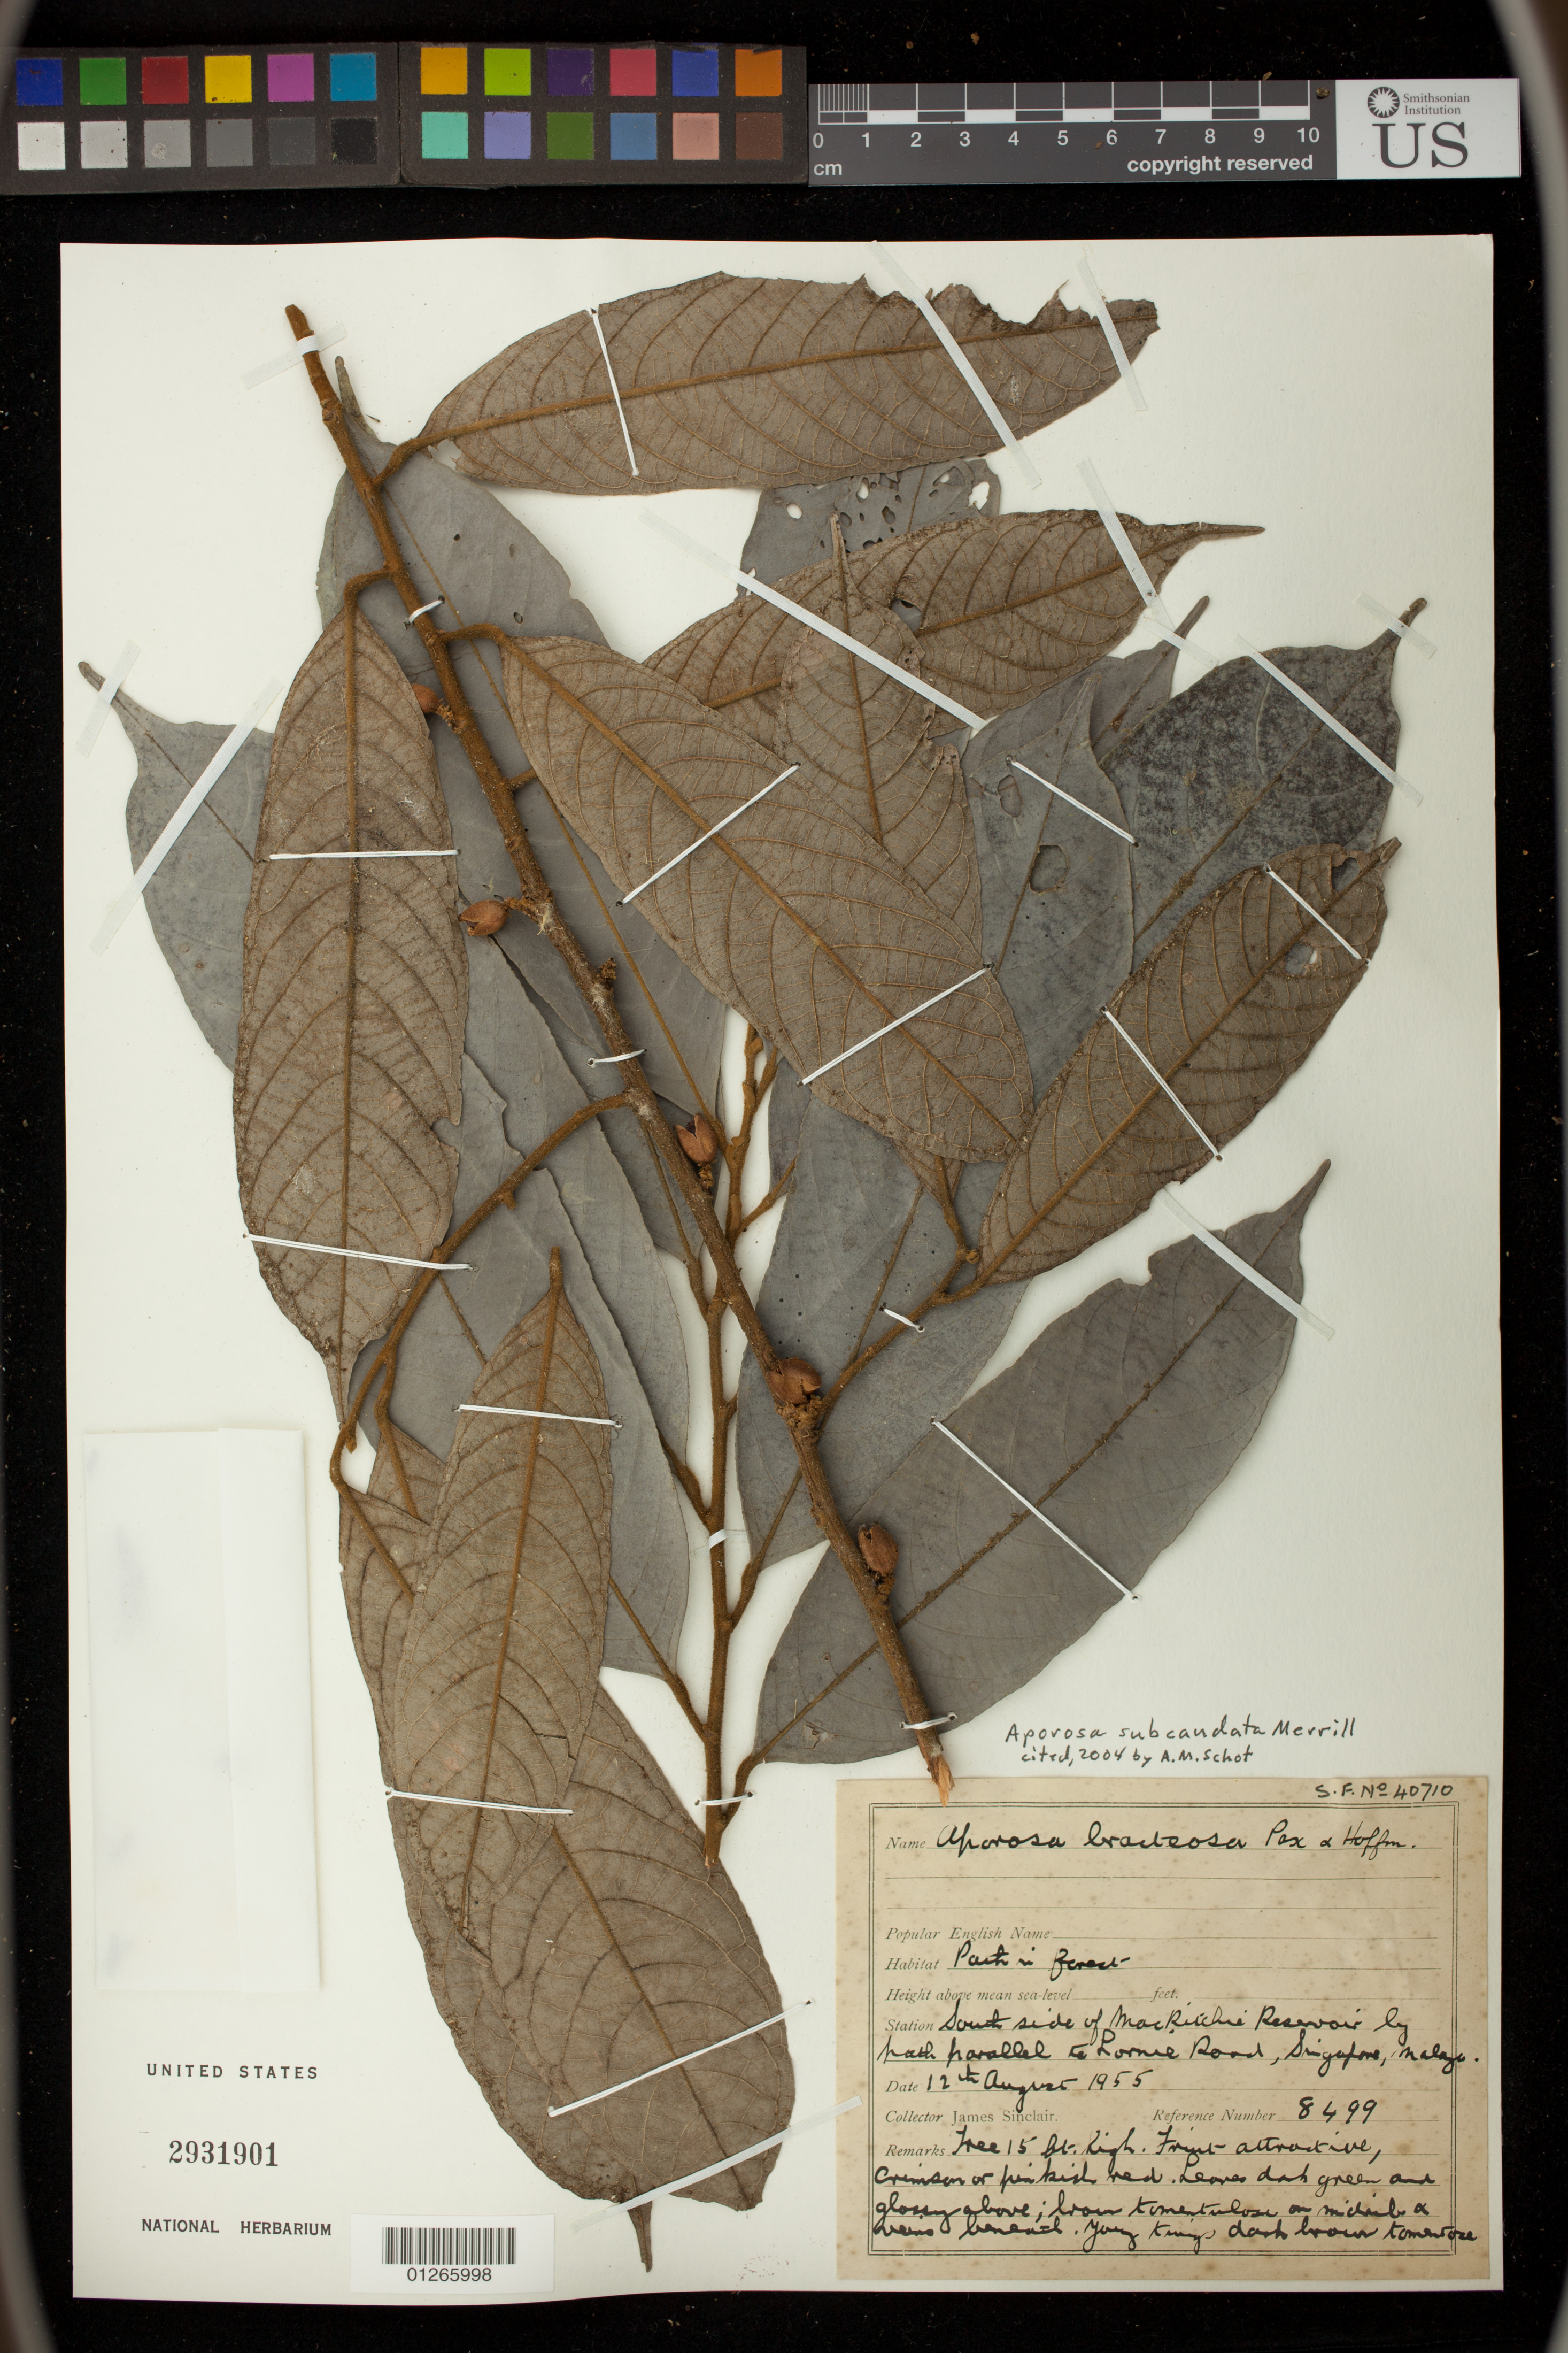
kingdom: Plantae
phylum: Tracheophyta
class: Magnoliopsida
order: Malpighiales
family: Phyllanthaceae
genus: Aporosa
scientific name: Aporosa subcaudata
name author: Merr.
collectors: J. Sinclair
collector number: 8499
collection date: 1955-08-12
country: Singapore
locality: South side of MacRitchie Reservoir by path parallel to Lornie Road, Singapore, Malaya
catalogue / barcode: US 2931901